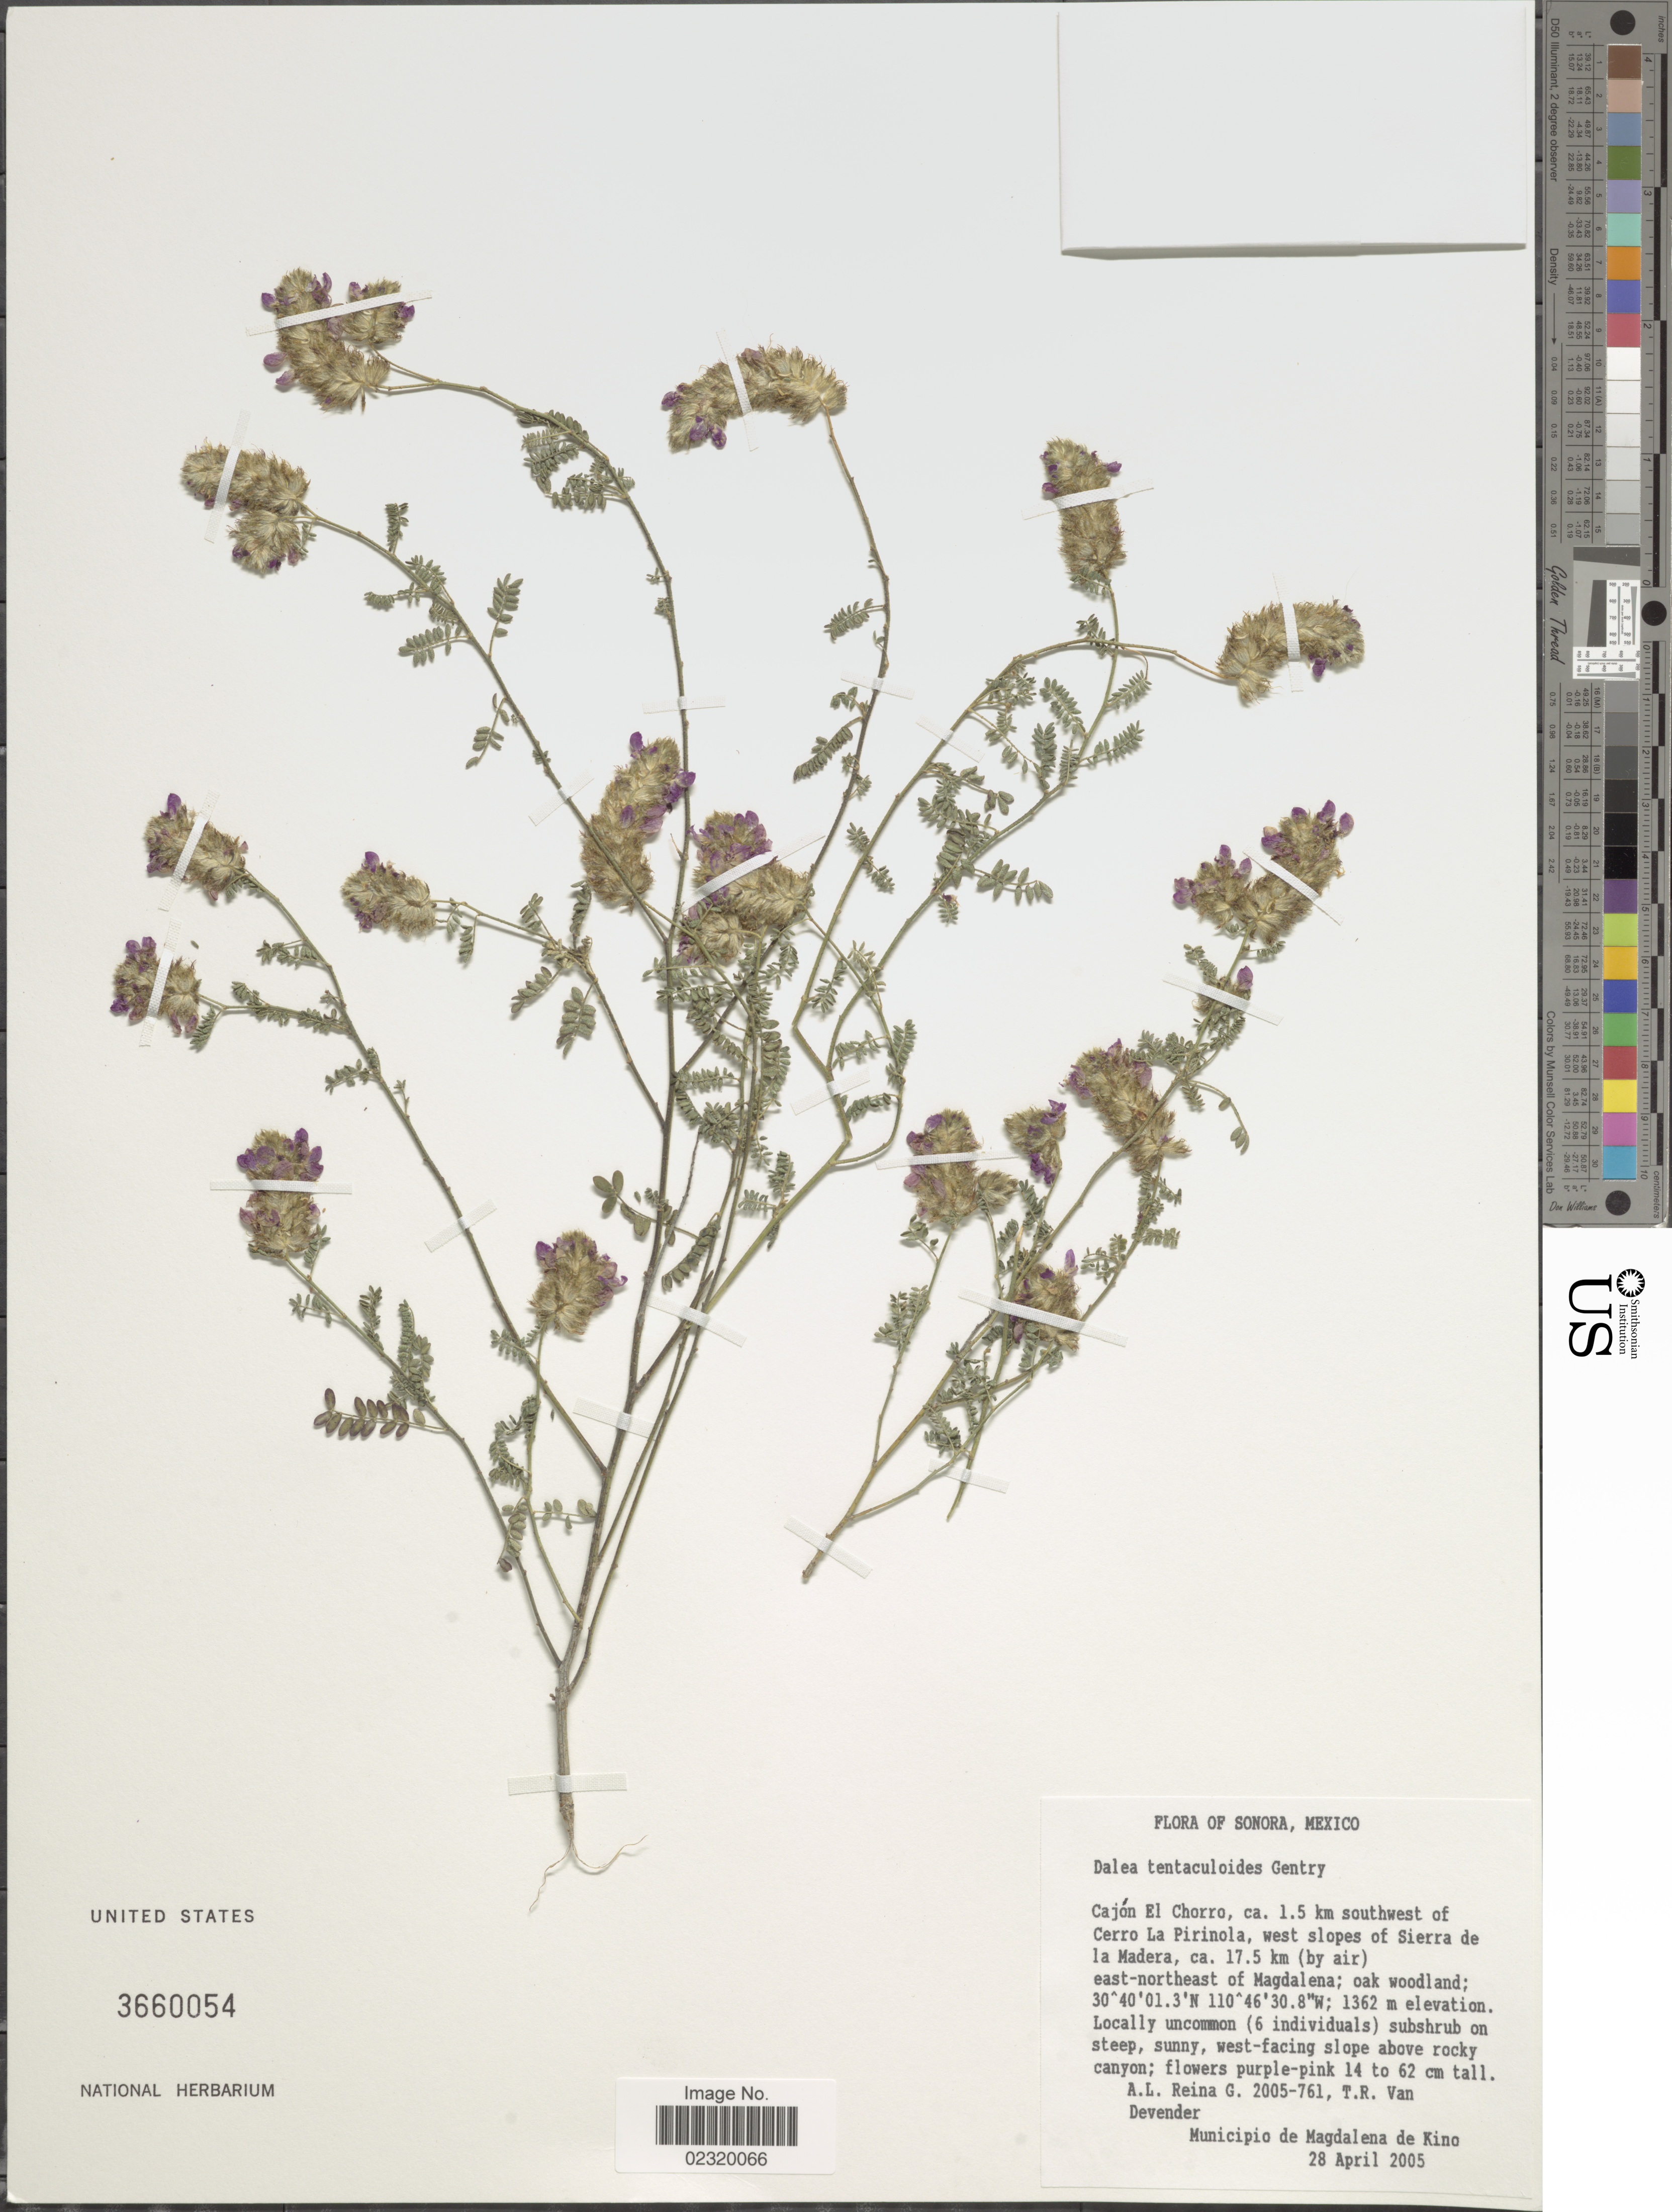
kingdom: Plantae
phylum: Tracheophyta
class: Magnoliopsida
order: Fabales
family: Fabaceae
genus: Dalea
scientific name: Dalea tentaculoides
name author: Gentry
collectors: A. L. Reina G. & T. R. Van Devender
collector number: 2005-761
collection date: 2005-04-28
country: Mexico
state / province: Sonora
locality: Cajón El Chorro, ca. 1.5 km southwest of Cerro La Pirinola, west slopes of Sierra de la Madera, ca. 17.5 km (by air) east-northeast of Magdalena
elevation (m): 1362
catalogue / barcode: US 3660054